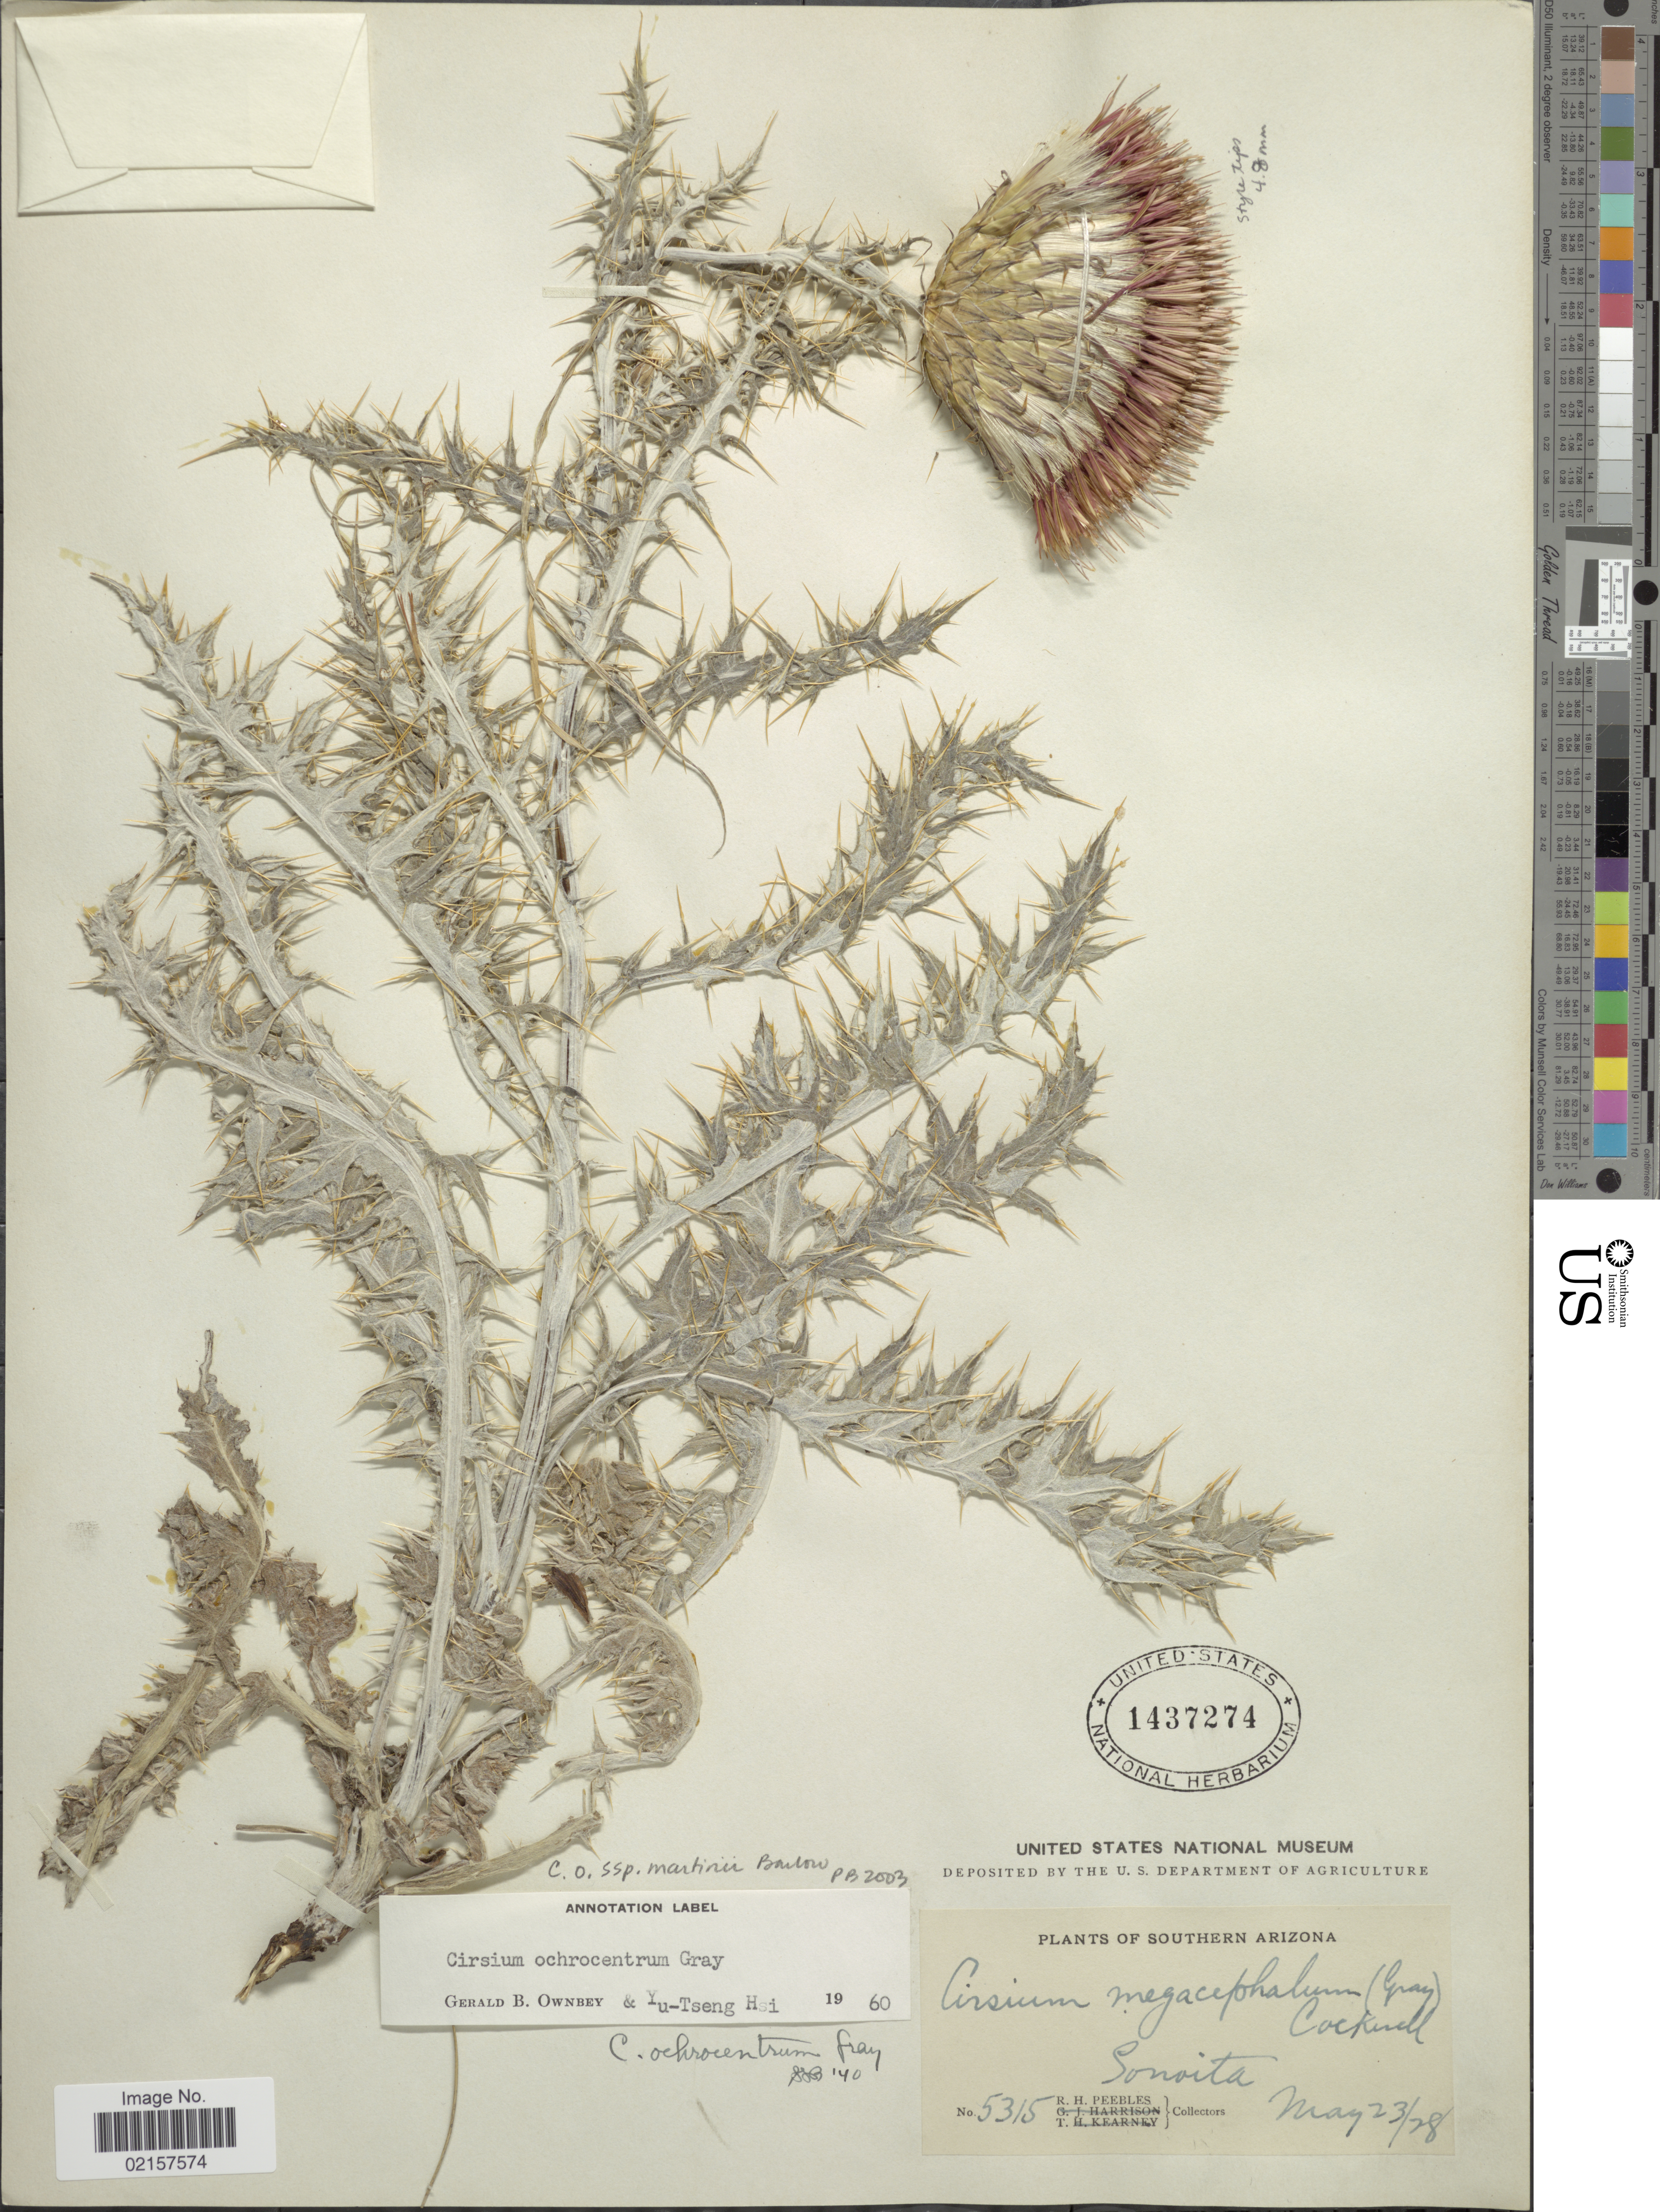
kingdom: Plantae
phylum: Tracheophyta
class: Magnoliopsida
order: Asterales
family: Asteraceae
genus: Cirsium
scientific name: Cirsium ochrocentrum subsp. martinii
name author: Barlow-Irick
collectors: R. H. Peebles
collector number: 5315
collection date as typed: Transcribed d/m/y: 23/5/28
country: United States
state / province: Arizona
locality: Southern Arizona, Sonoita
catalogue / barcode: US 1437274